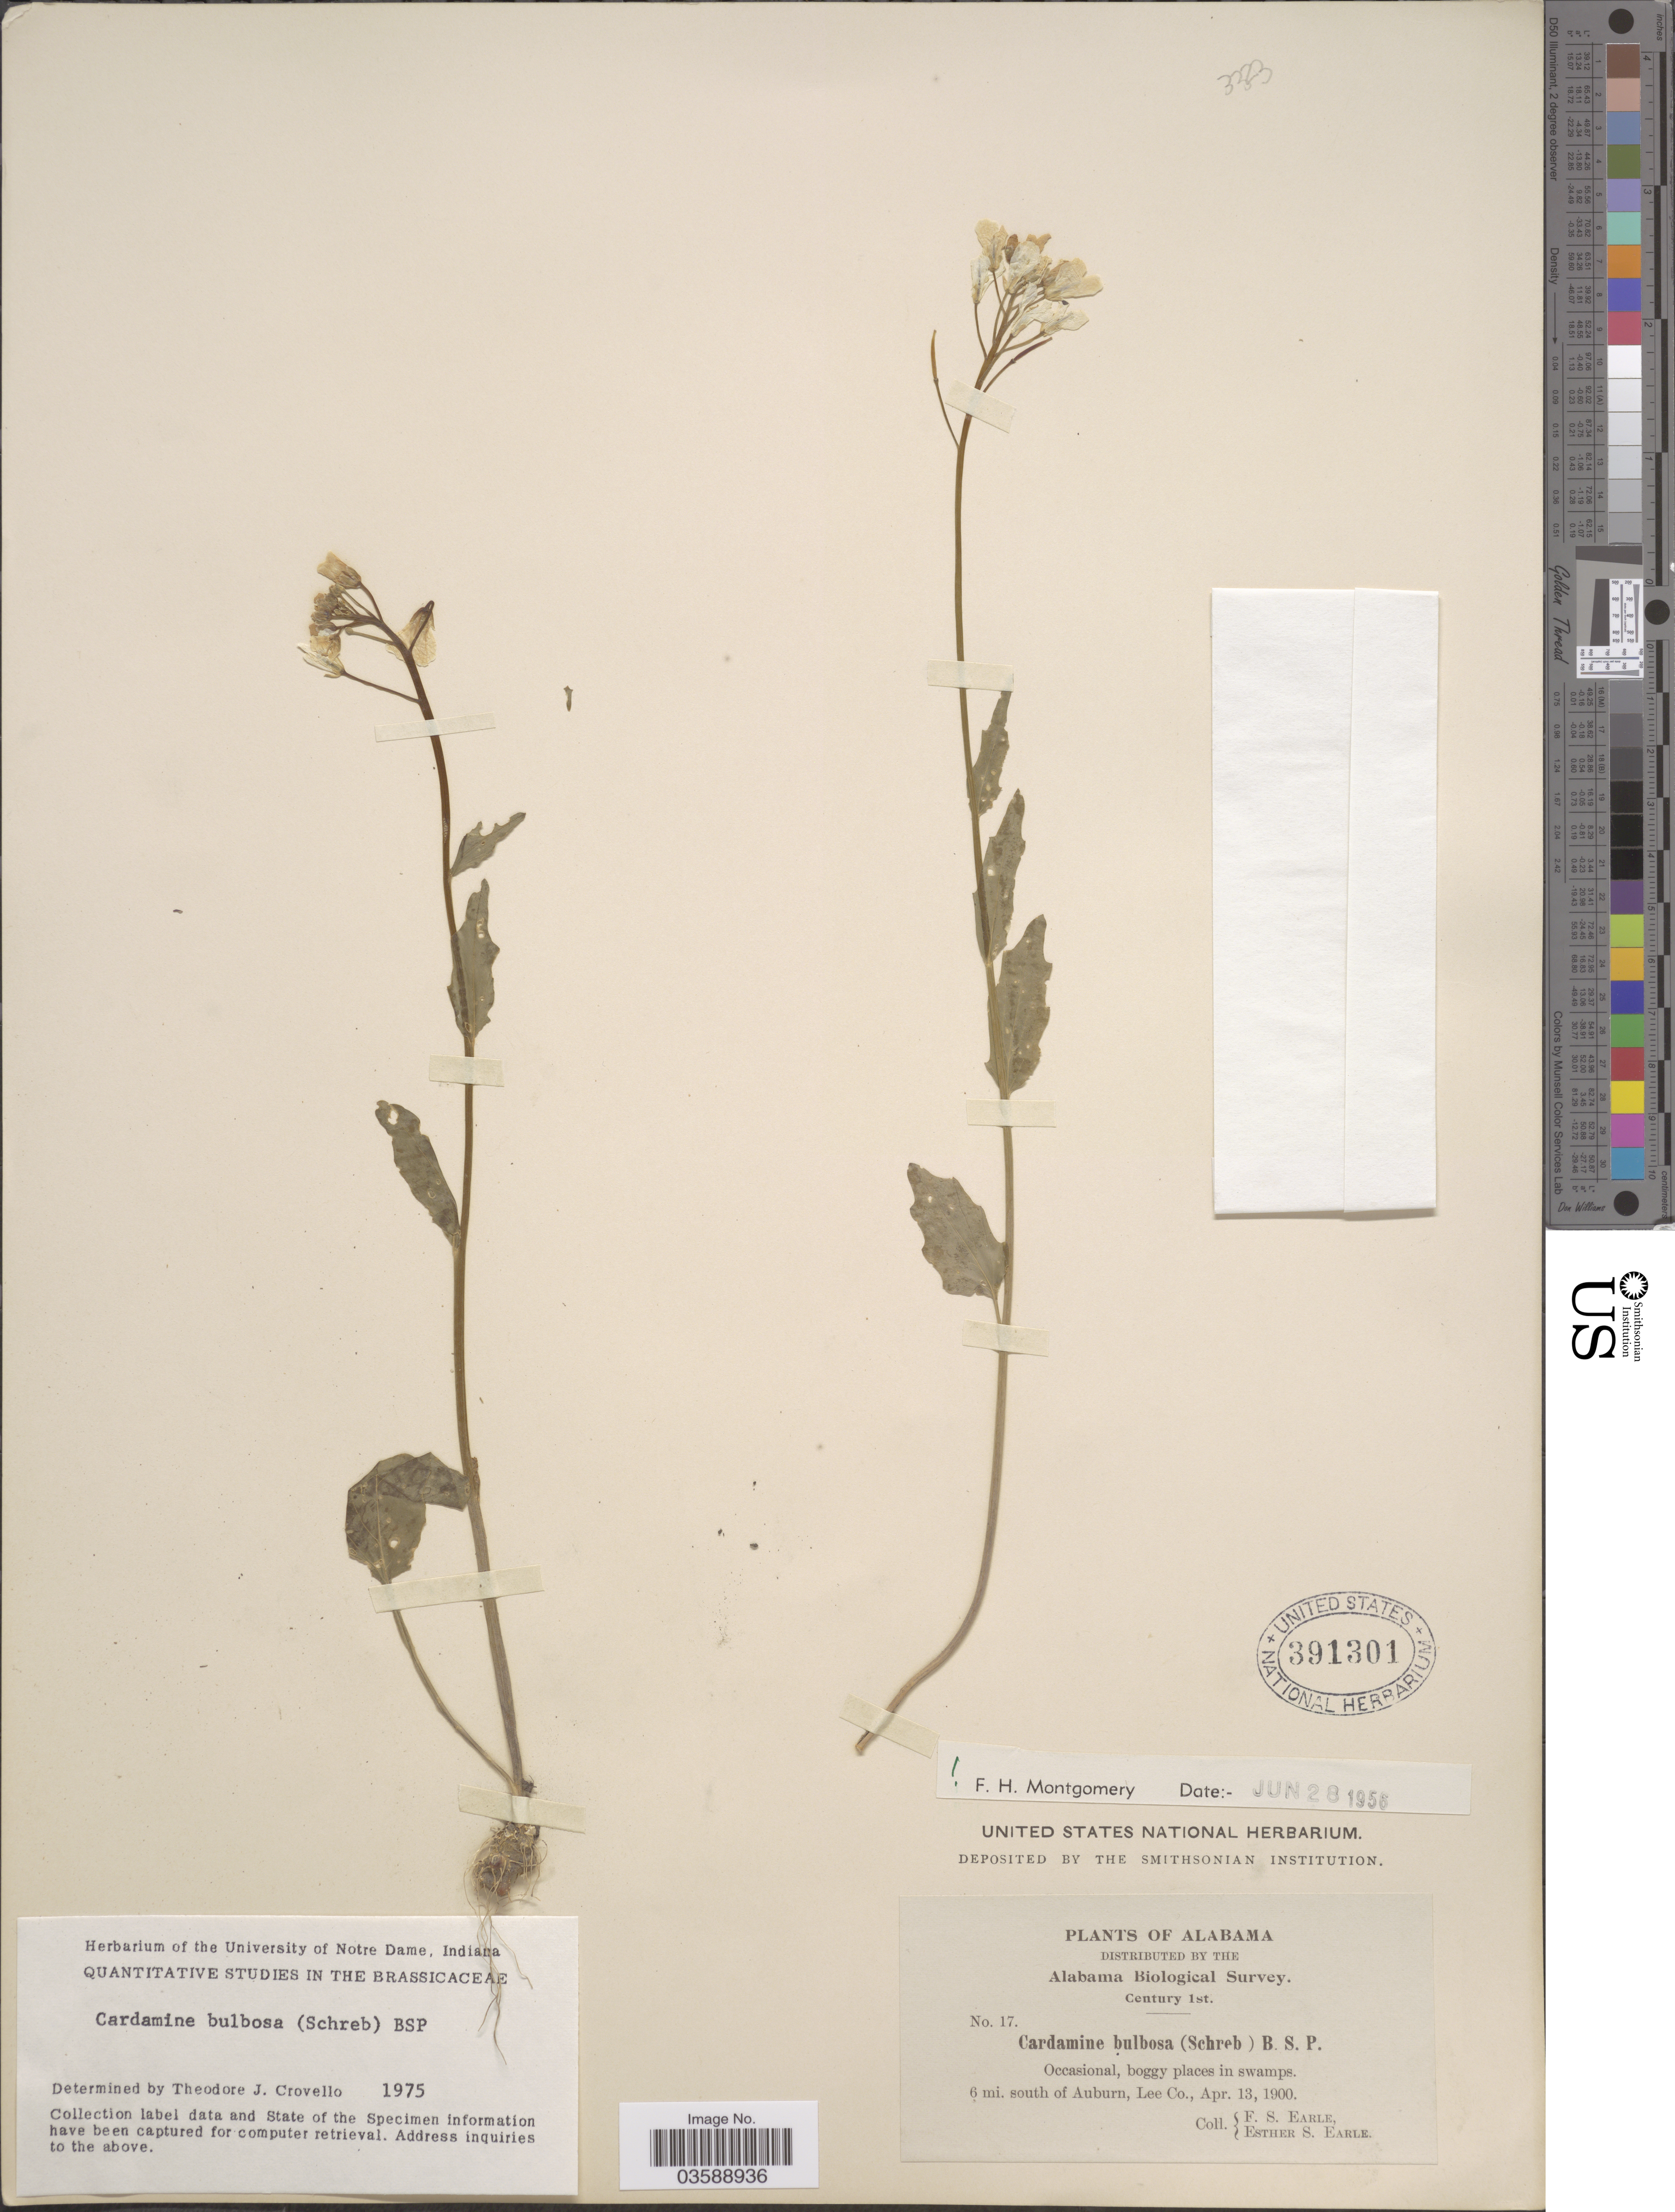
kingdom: Plantae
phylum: Tracheophyta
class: Magnoliopsida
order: Brassicales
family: Brassicaceae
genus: Cardamine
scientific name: Cardamine bulbosa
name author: (Schreb. ex Muhl.) Britton et al.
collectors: F. S. Earle & E. S. Earle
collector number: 17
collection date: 1900-04-13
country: United States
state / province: Alabama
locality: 6 mi. south of Auburn, Lee Co.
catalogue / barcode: US 391301